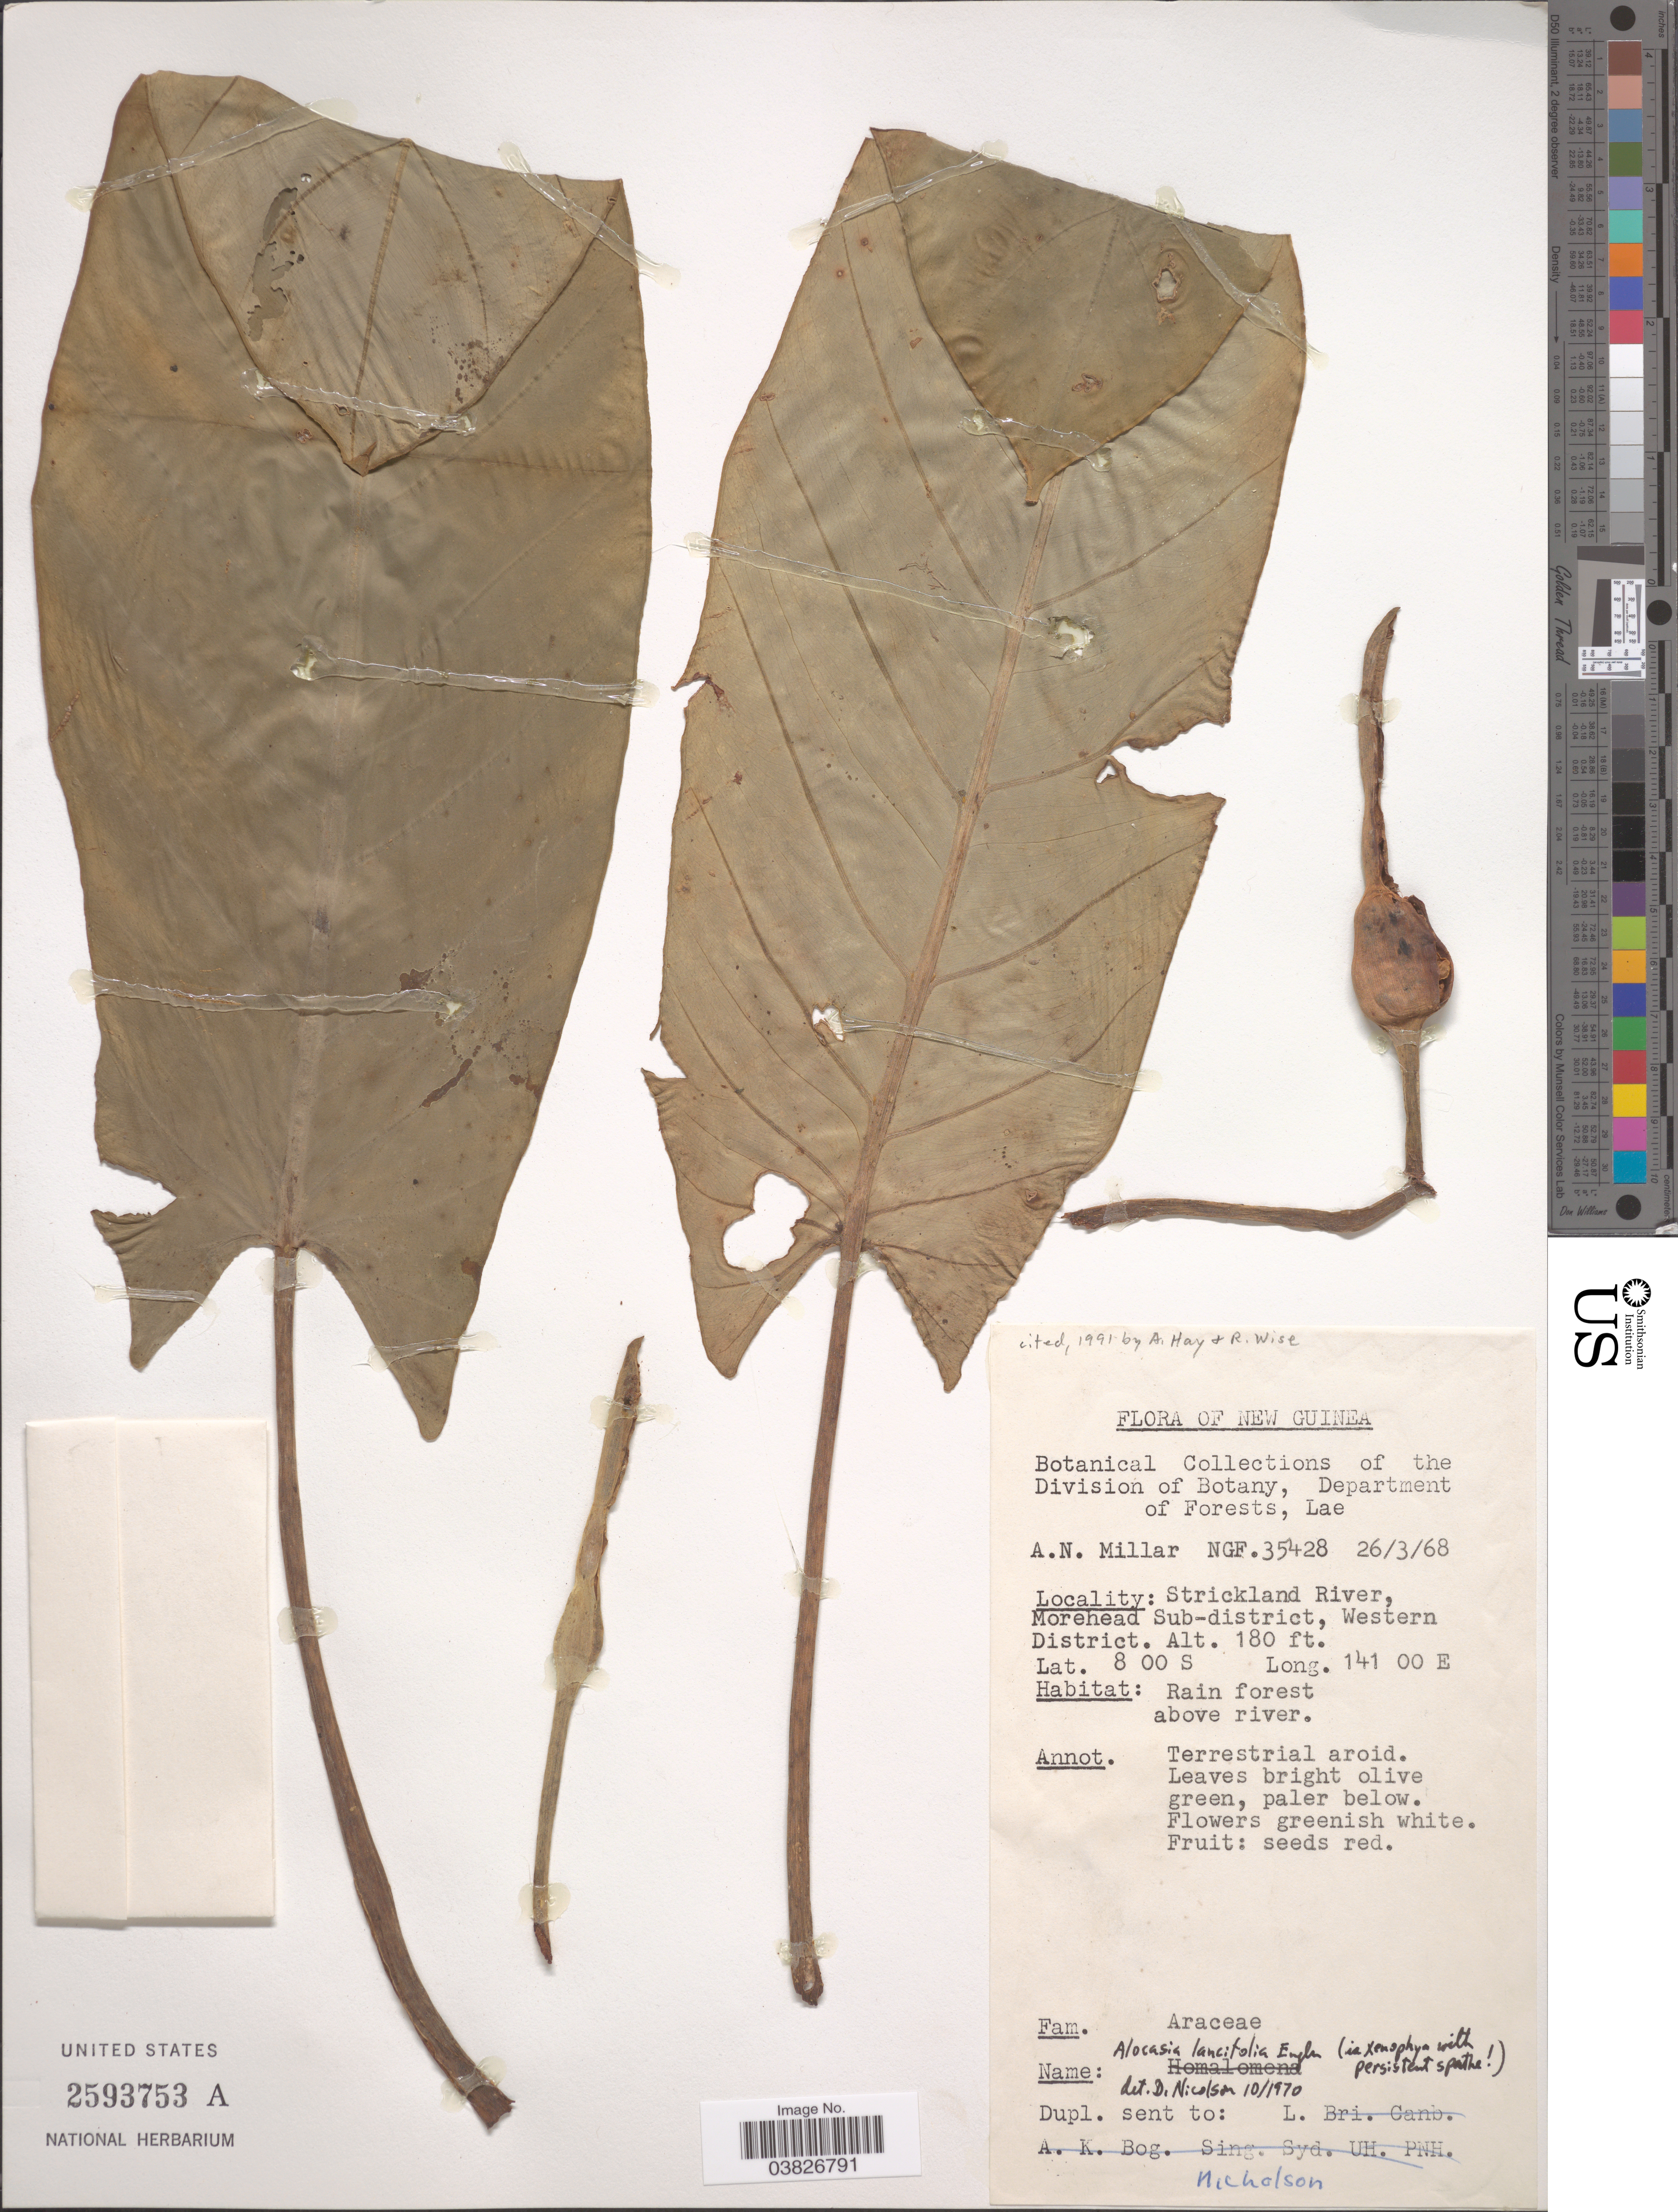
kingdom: Plantae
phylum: Tracheophyta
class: Liliopsida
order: Alismatales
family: Araceae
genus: Alocasia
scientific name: Alocasia lancifolia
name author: Engl.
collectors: A. Millar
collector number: NGF 35428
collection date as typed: Transcribed d/m/y: 26/3/68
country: Papua New Guinea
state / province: Manus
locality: New Guinea. Strickland River, Morehead Sub-district, Western District.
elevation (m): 55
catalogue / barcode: US 2593753A